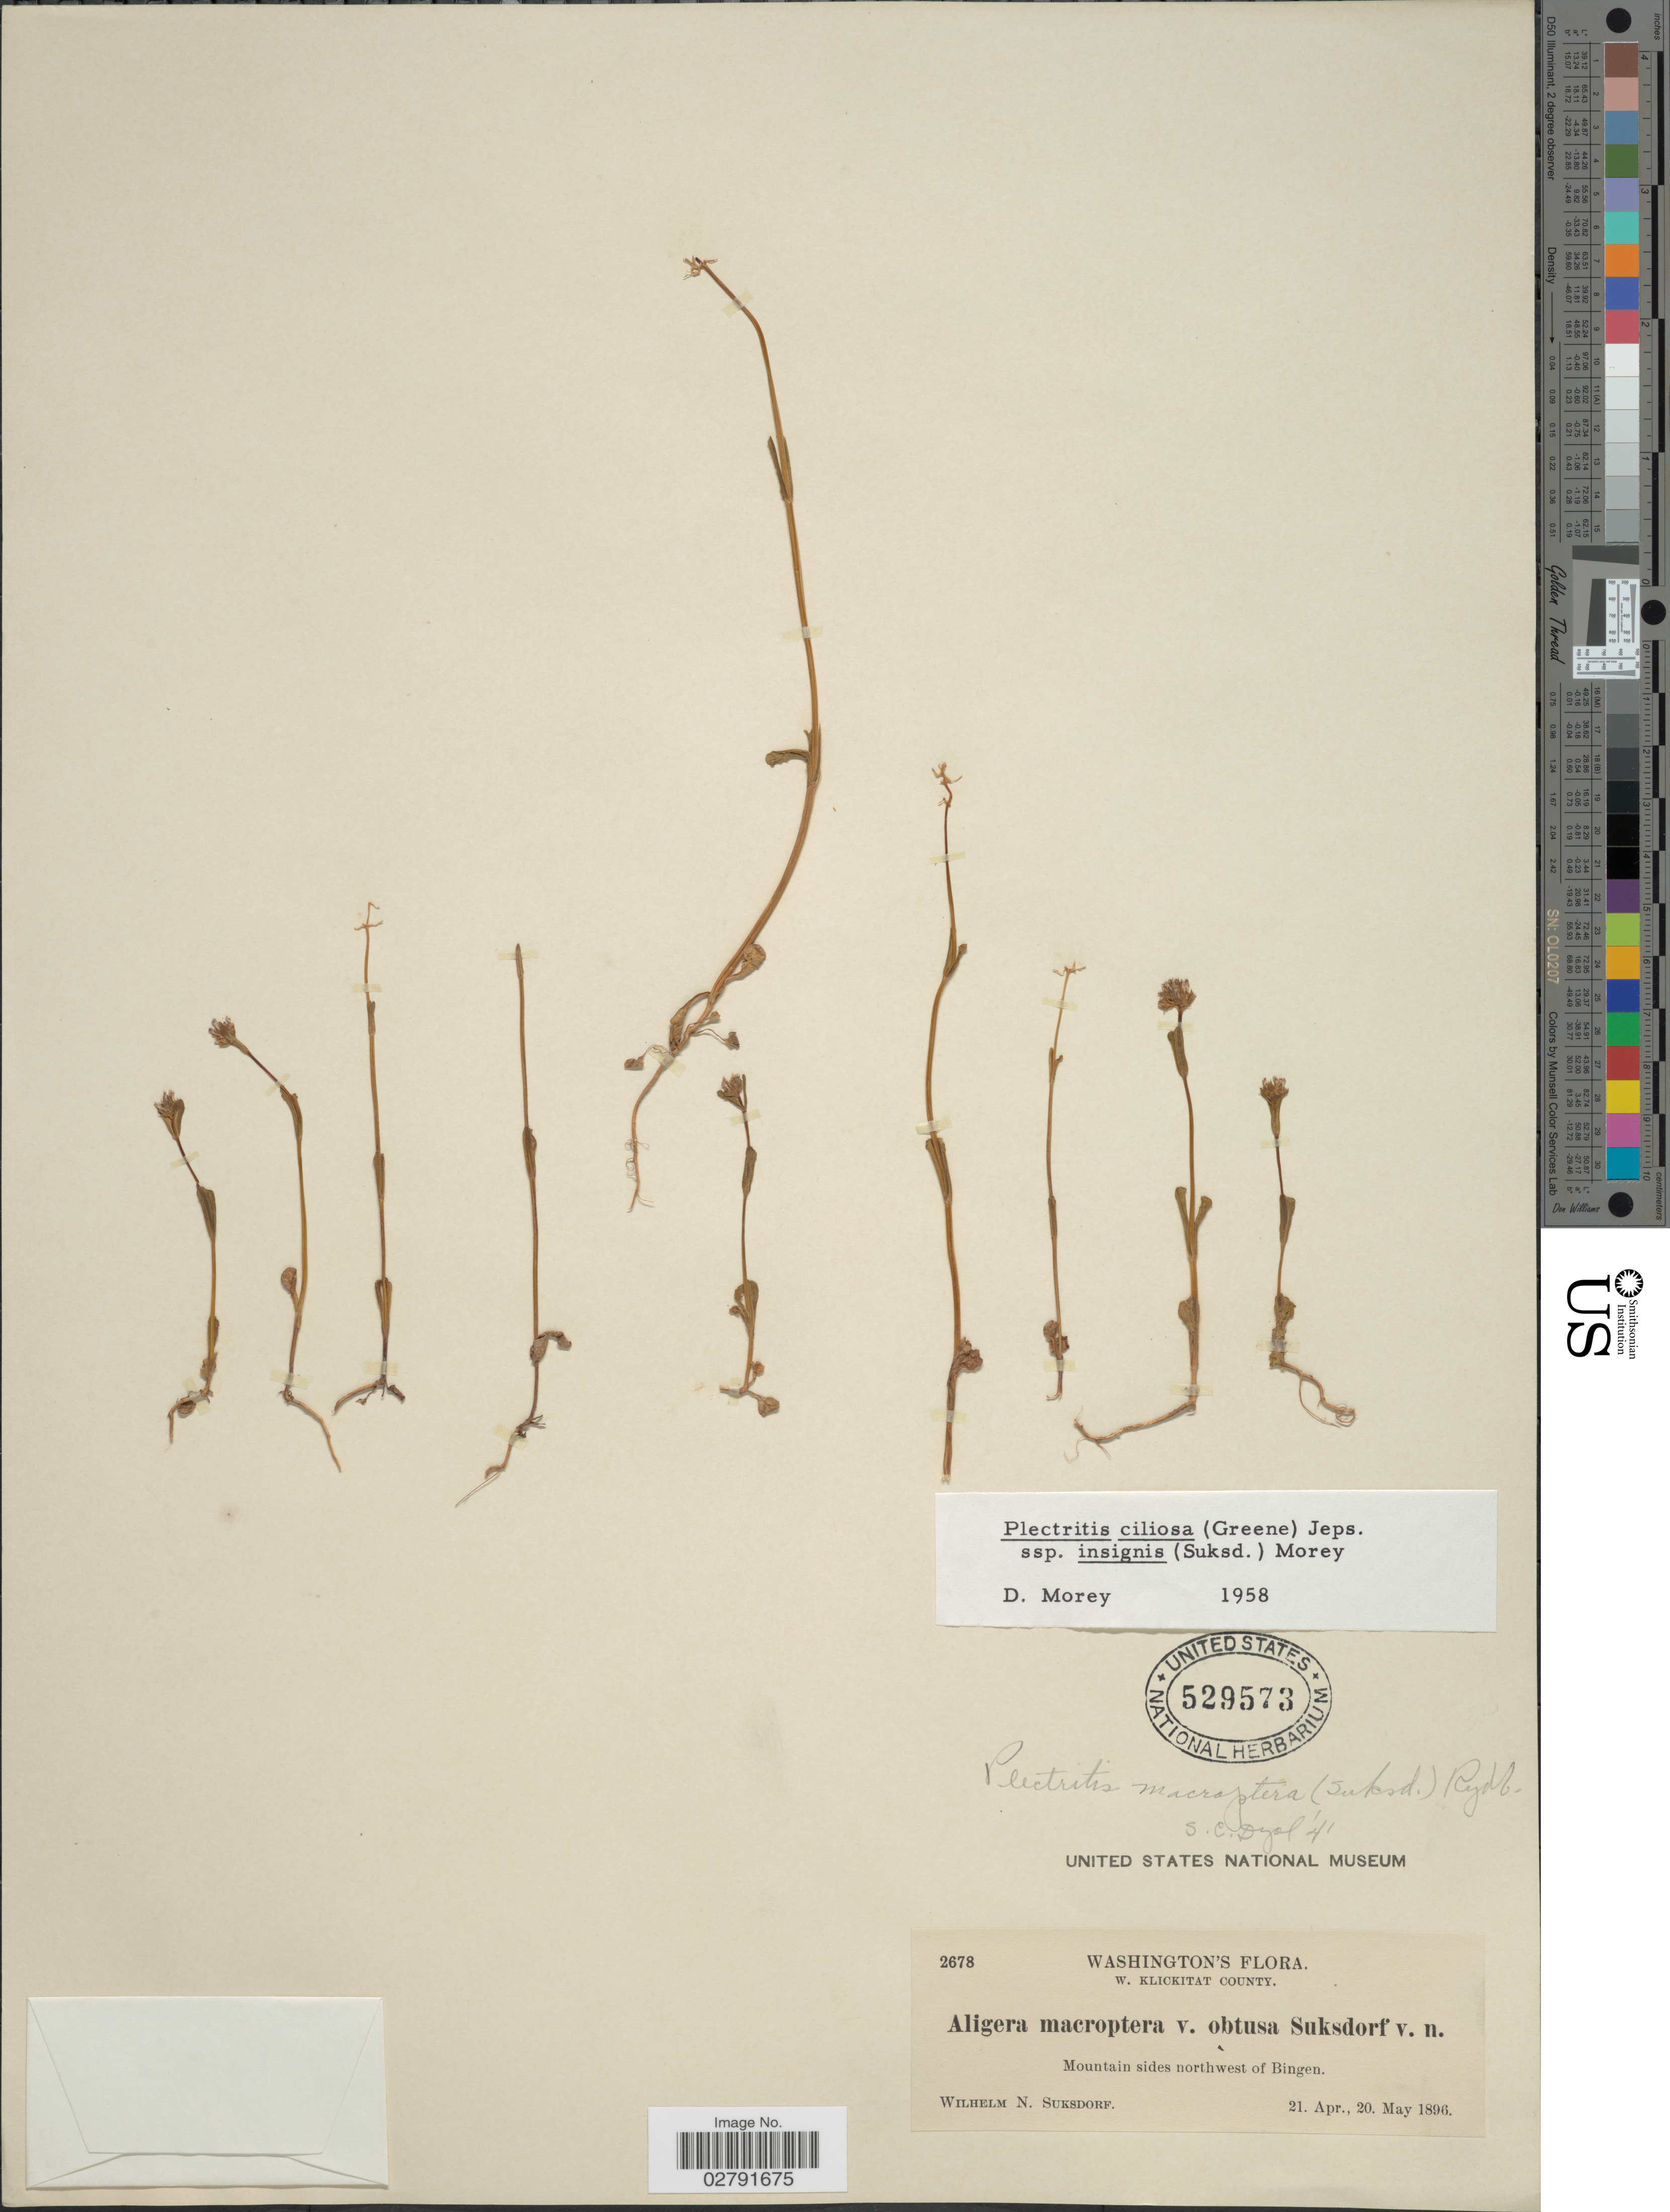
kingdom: Plantae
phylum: Tracheophyta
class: Magnoliopsida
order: Dipsacales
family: Caprifoliaceae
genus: Plectritis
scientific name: Plectritis ciliosa subsp. insignis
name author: (Suksd.) Morey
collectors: W. N. Suksdorf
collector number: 2678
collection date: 1896-04-21/1896-05-20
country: United States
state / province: Washington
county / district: Klickitat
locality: W. Klickitat County. Mountain sides northwest of Bingen.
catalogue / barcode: US 529573